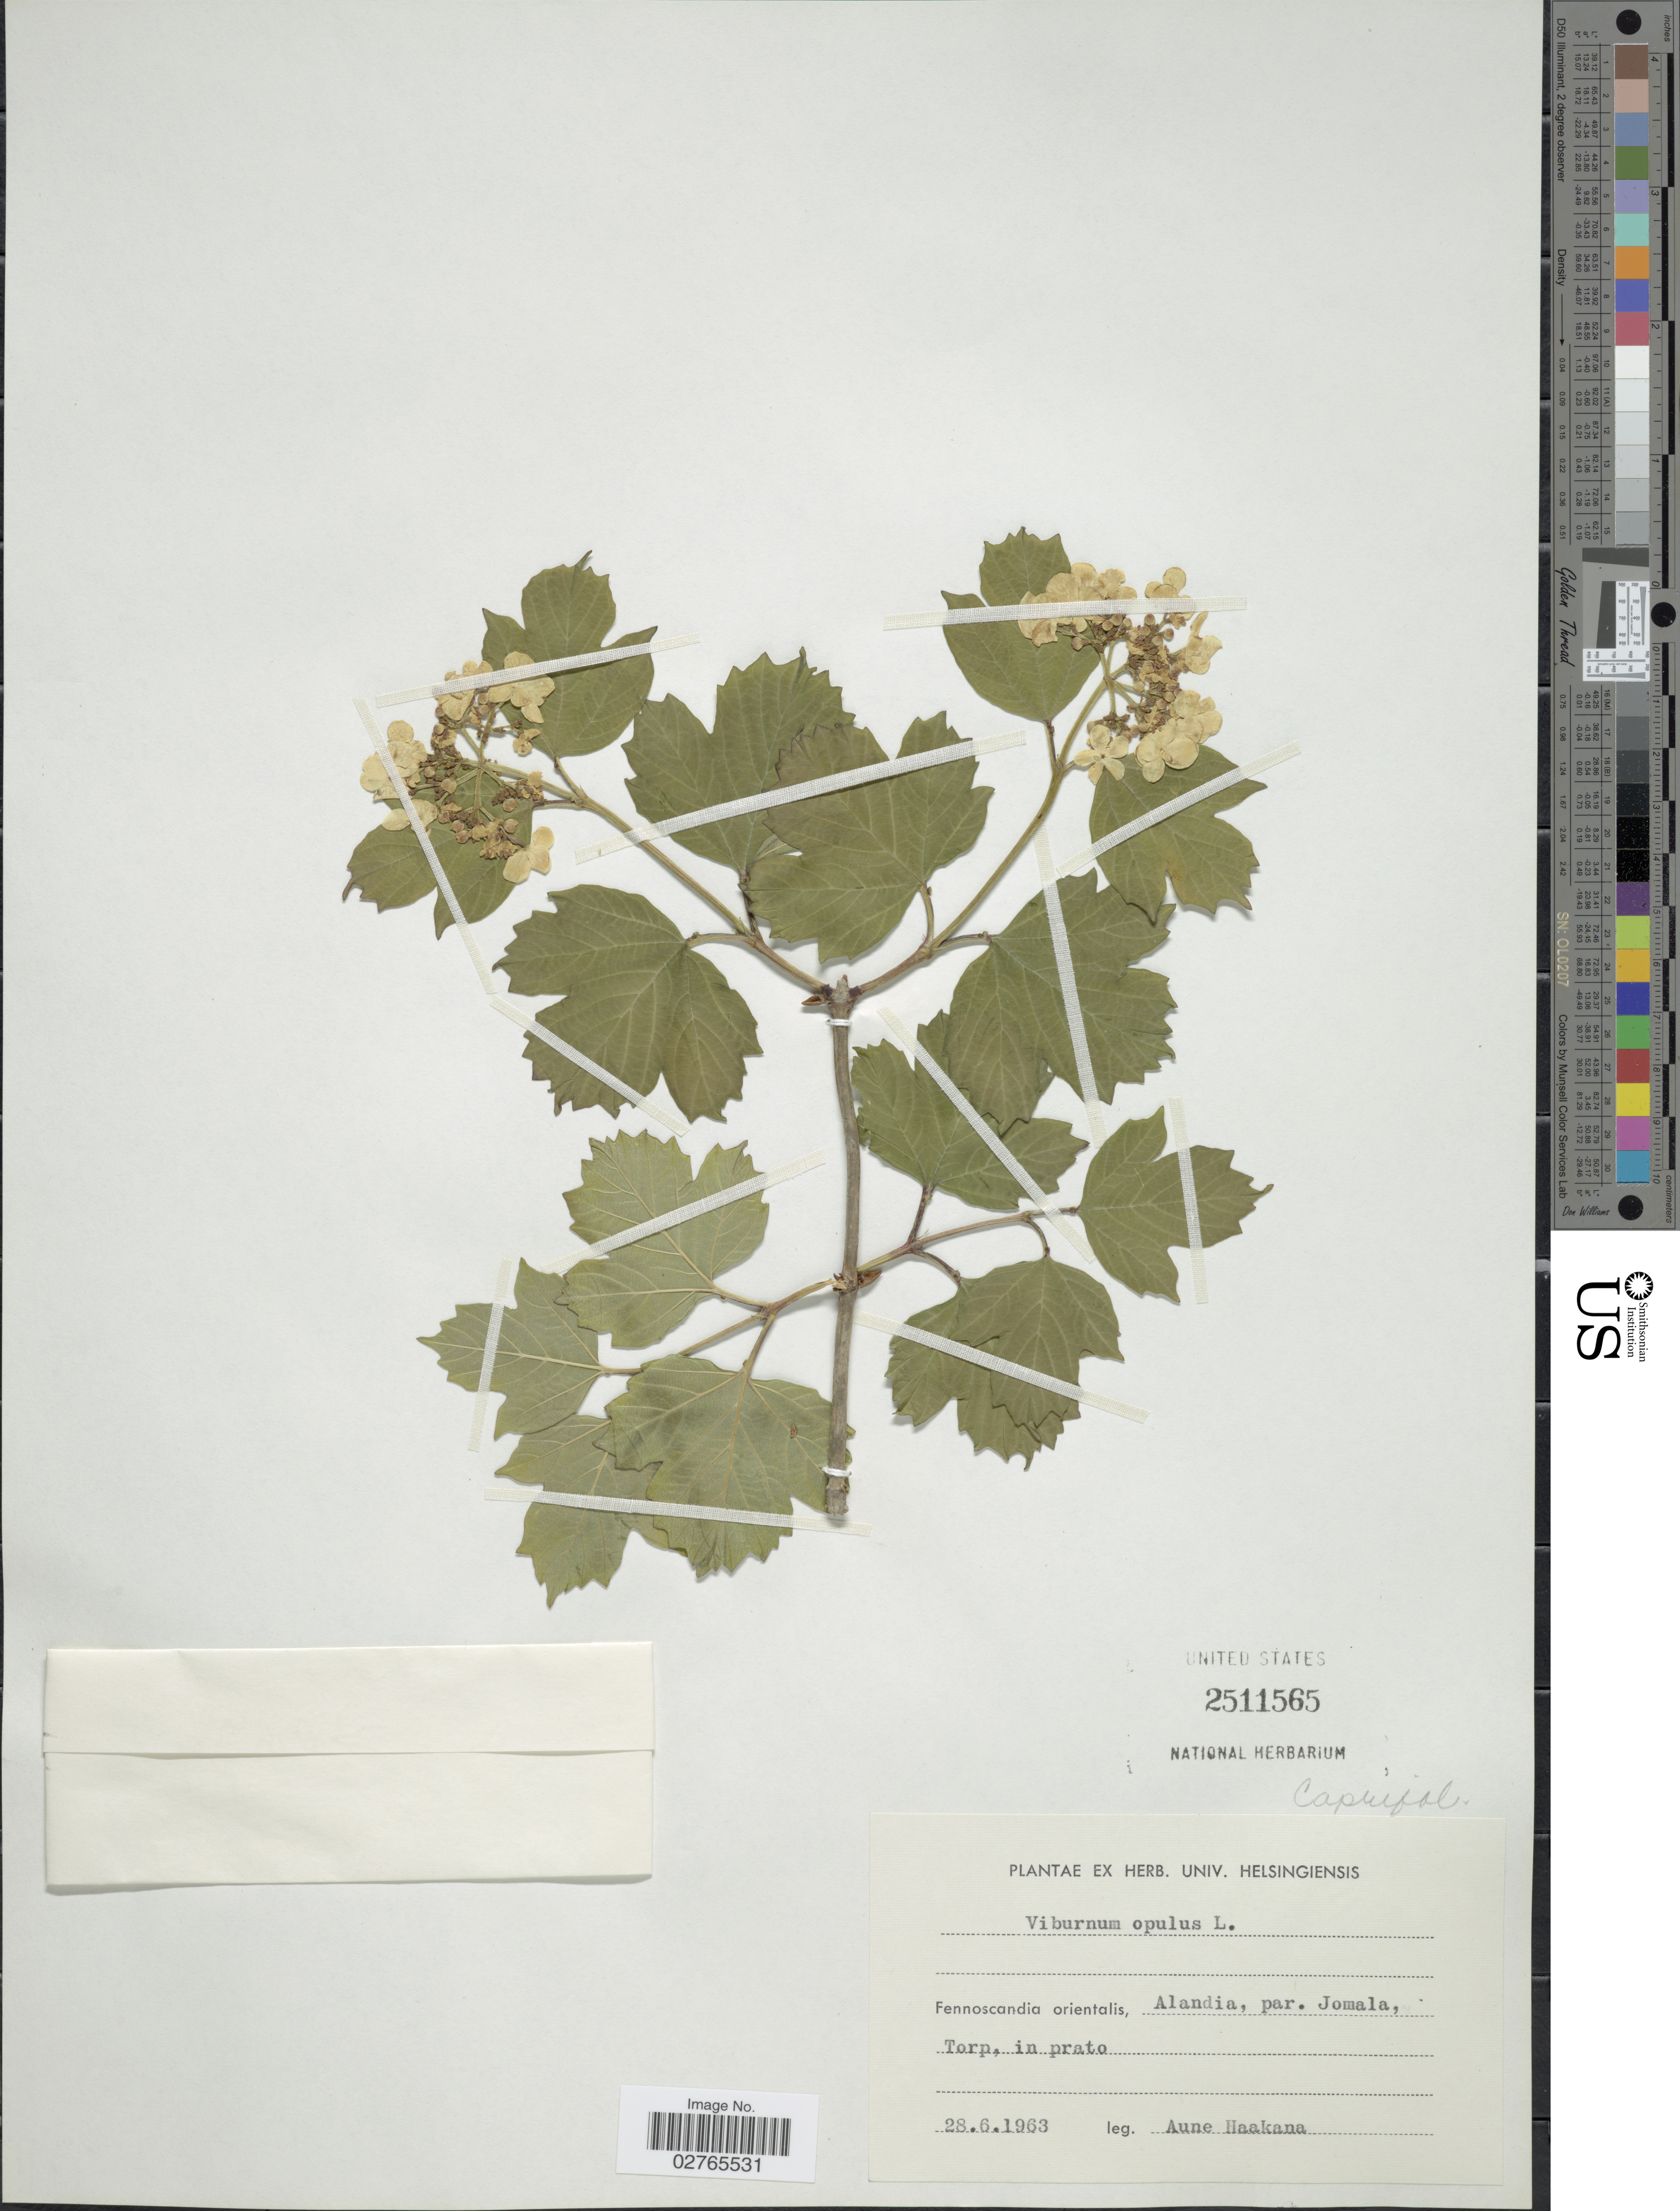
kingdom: Plantae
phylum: Tracheophyta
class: Magnoliopsida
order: Dipsacales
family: Viburnaceae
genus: Viburnum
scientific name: Viburnum opulus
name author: L.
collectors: A. Haakana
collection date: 1963-06-28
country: Finland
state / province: Ahvenanmaa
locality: Fennoscandia orientalis, Alandia, par. Jomala, Torp. in prato.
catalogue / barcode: US 2511565